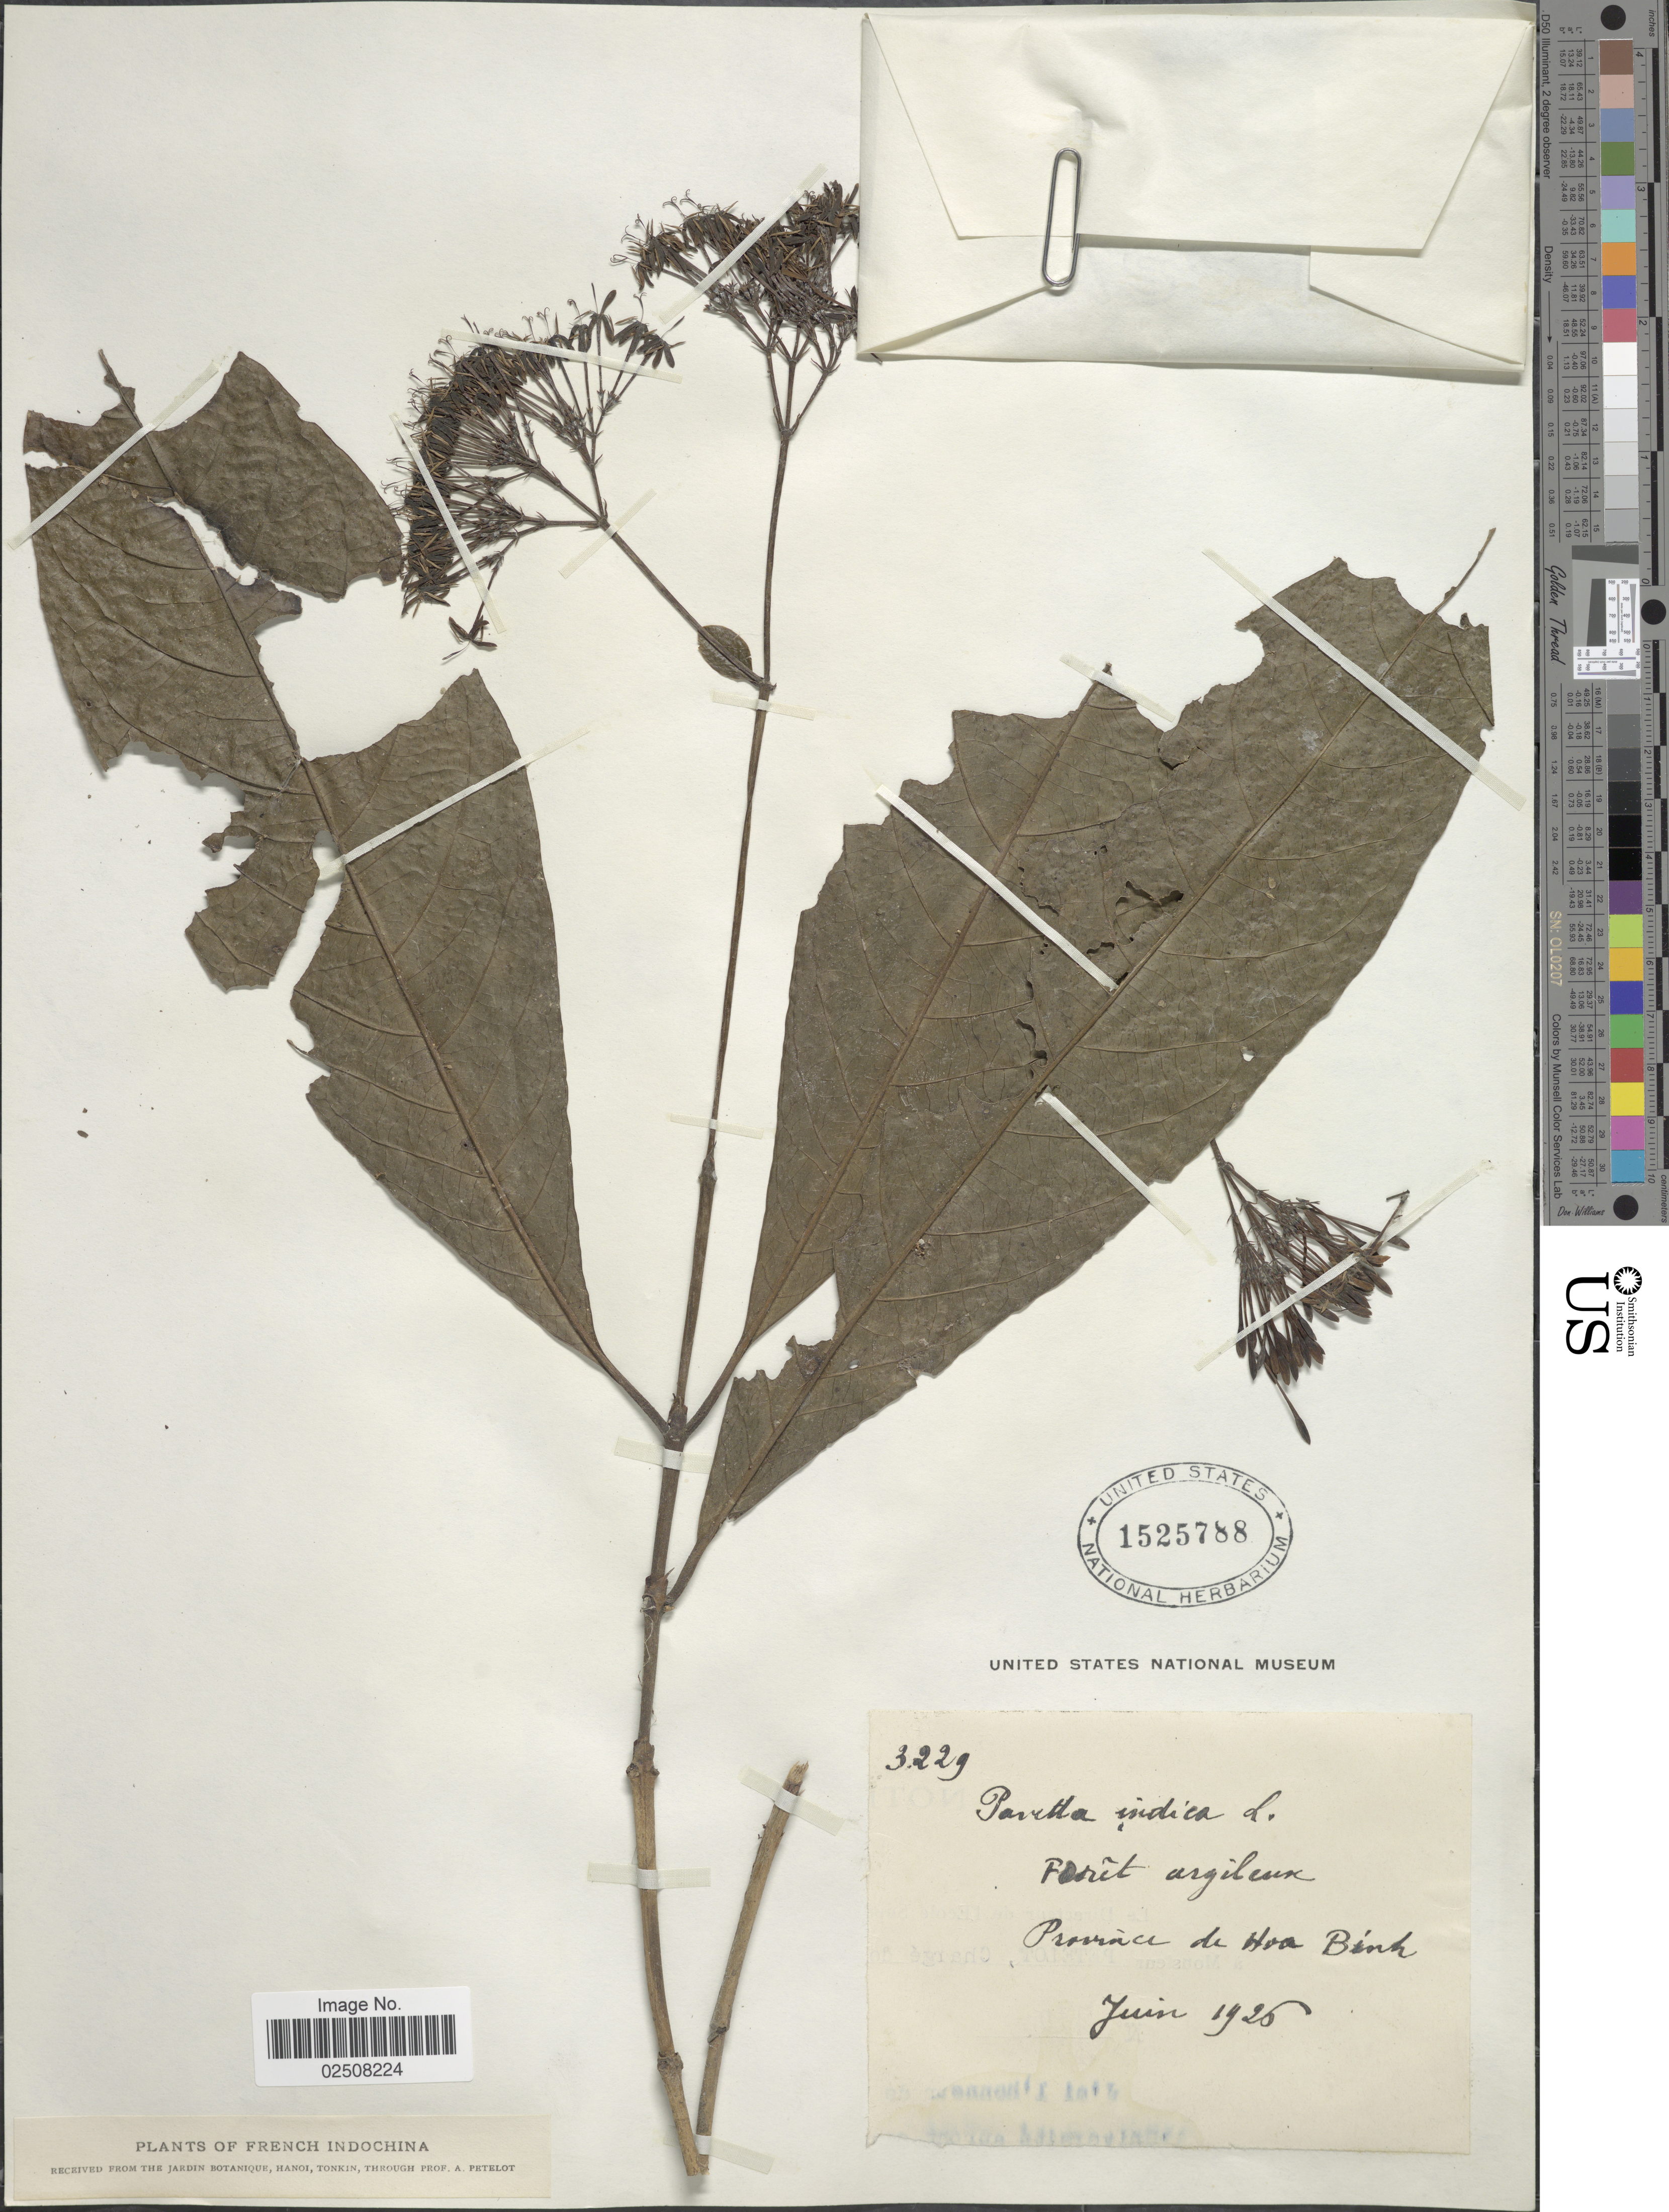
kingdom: Plantae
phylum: Tracheophyta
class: Magnoliopsida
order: Gentianales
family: Rubiaceae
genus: Pavetta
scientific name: Pavetta indica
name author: L.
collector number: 3229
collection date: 1926-06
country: Vietnam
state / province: Hoa Binh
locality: Forêt argileux [interpreted]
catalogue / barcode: US 1525788